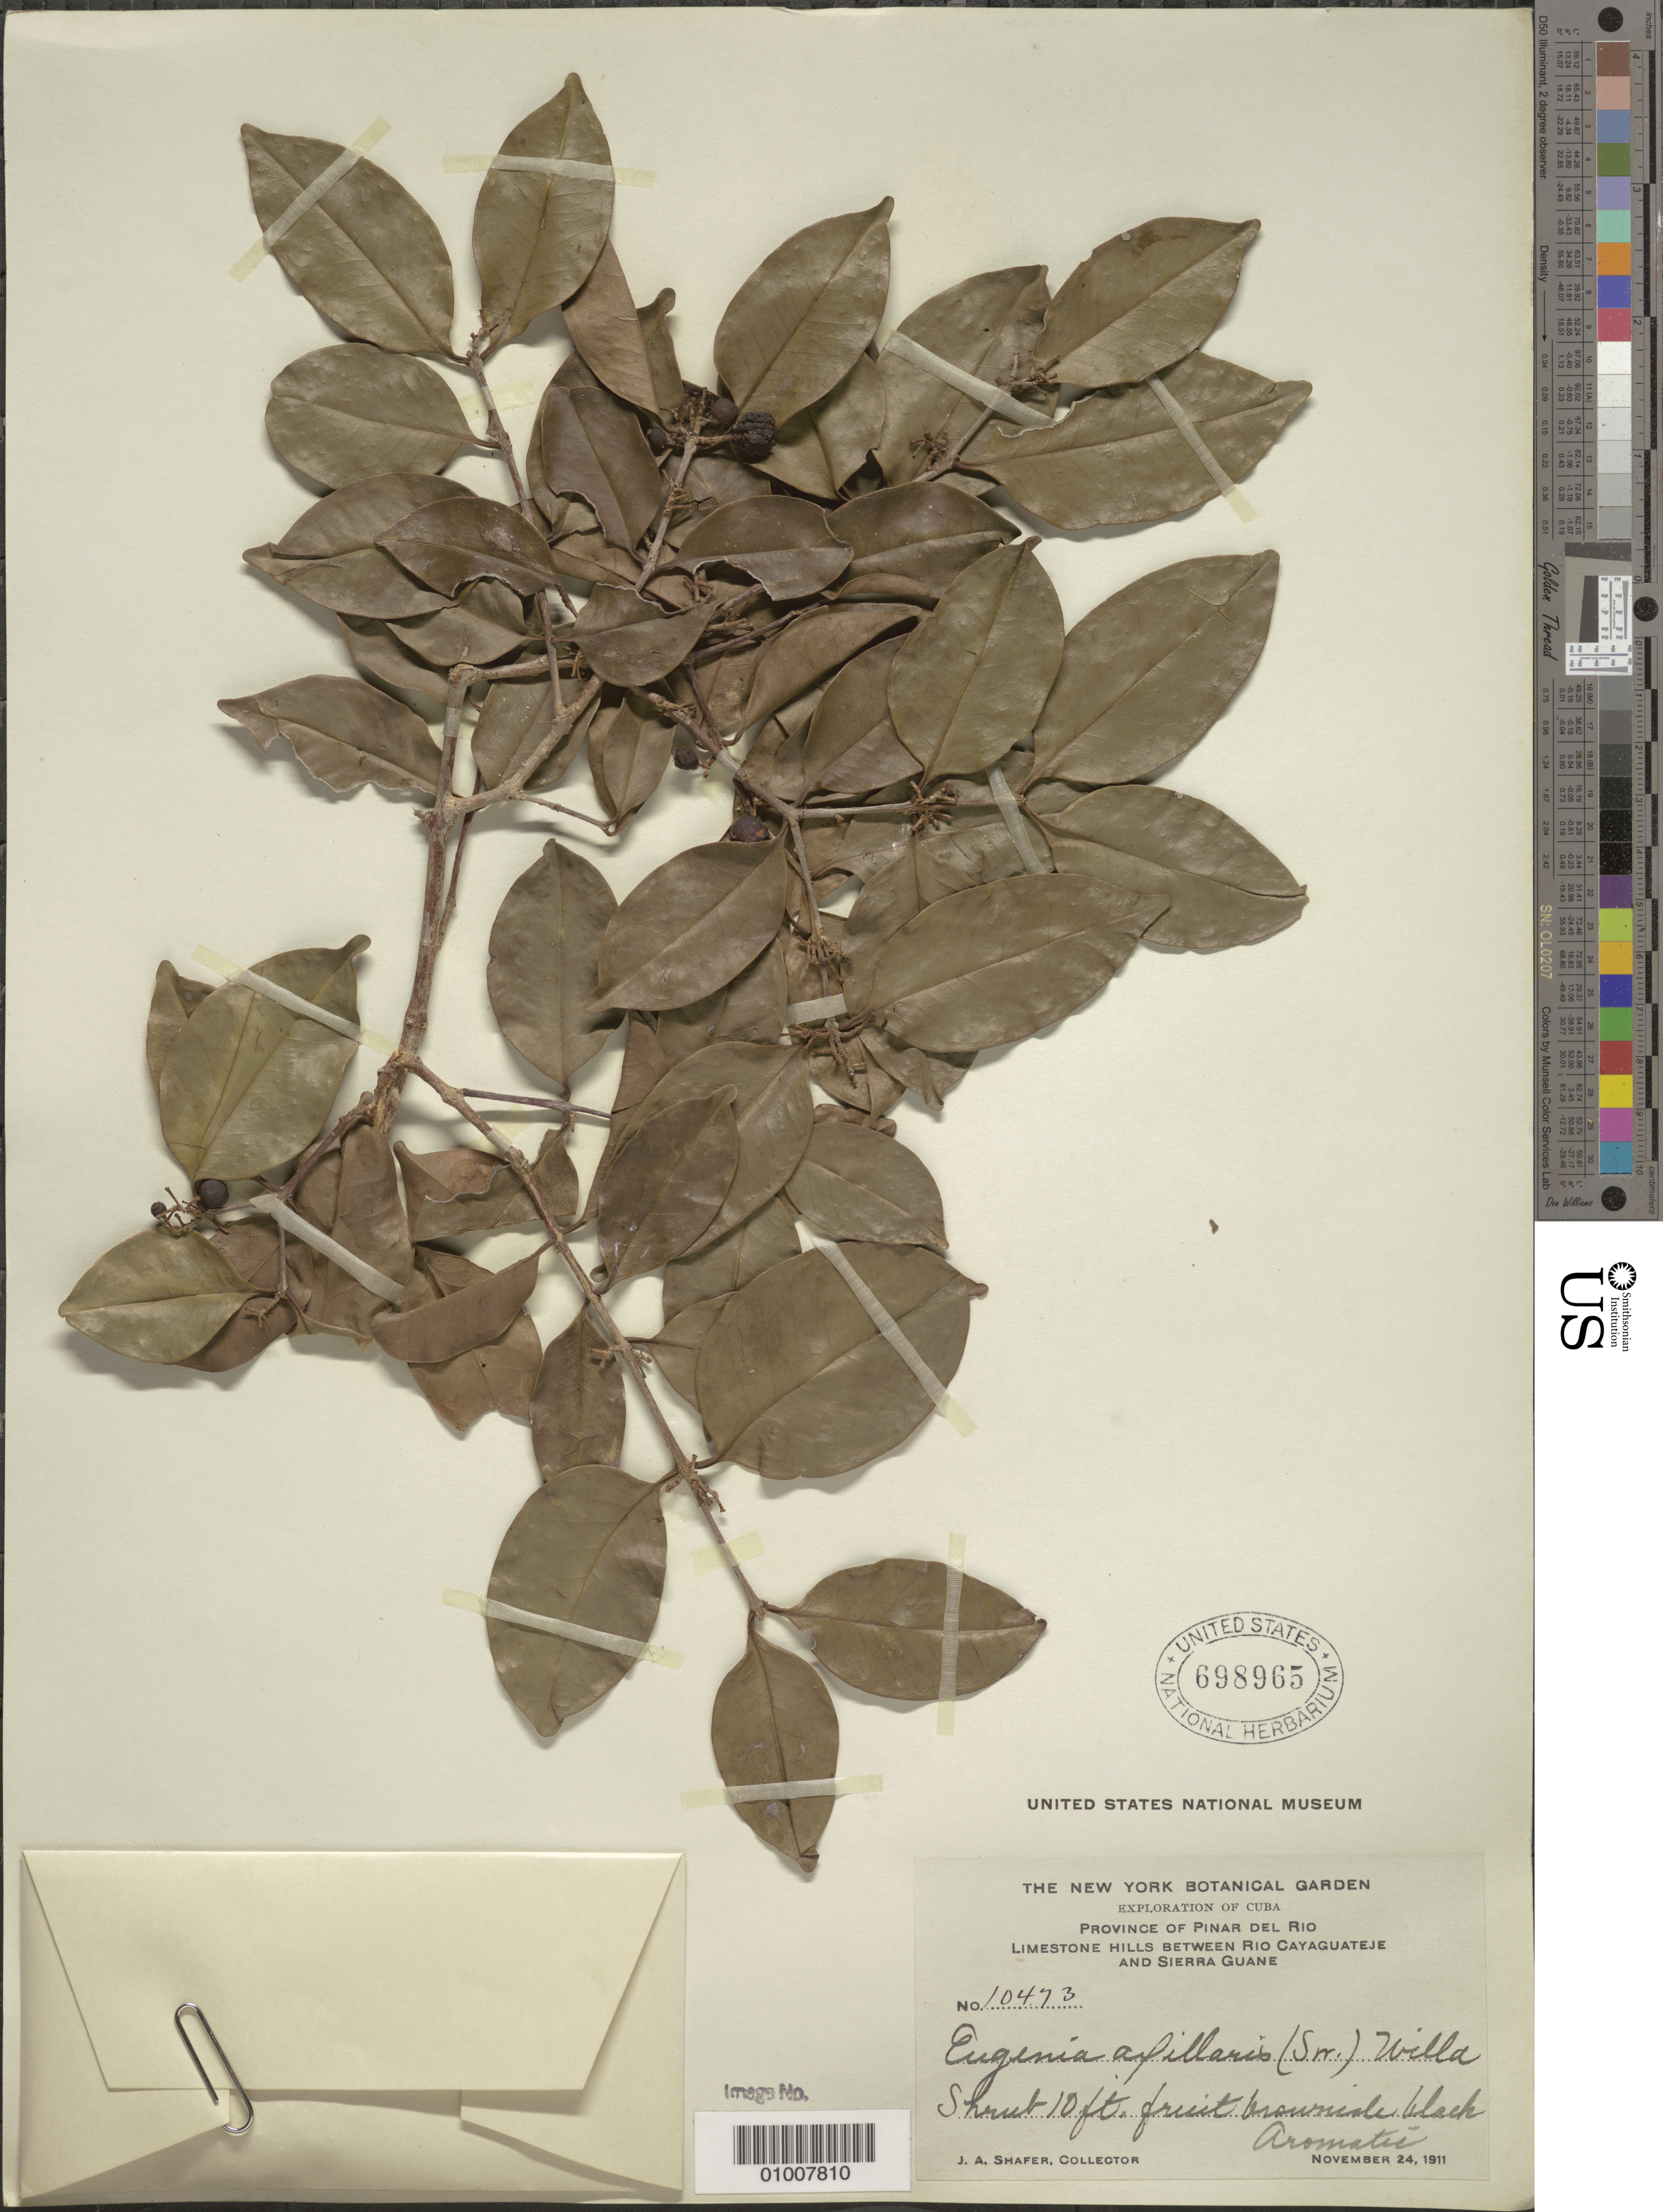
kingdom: Plantae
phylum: Tracheophyta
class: Magnoliopsida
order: Myrtales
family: Myrtaceae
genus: Eugenia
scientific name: Eugenia axillaris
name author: (Sw.) Willd.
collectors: J. A. Shafer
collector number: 10473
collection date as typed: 24 Nov 1911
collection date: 1911-11-24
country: Cuba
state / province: Pinar del Rio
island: Cuba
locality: Hills beteen Rio Cayaguateje and Sierra Guane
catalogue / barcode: US 698965